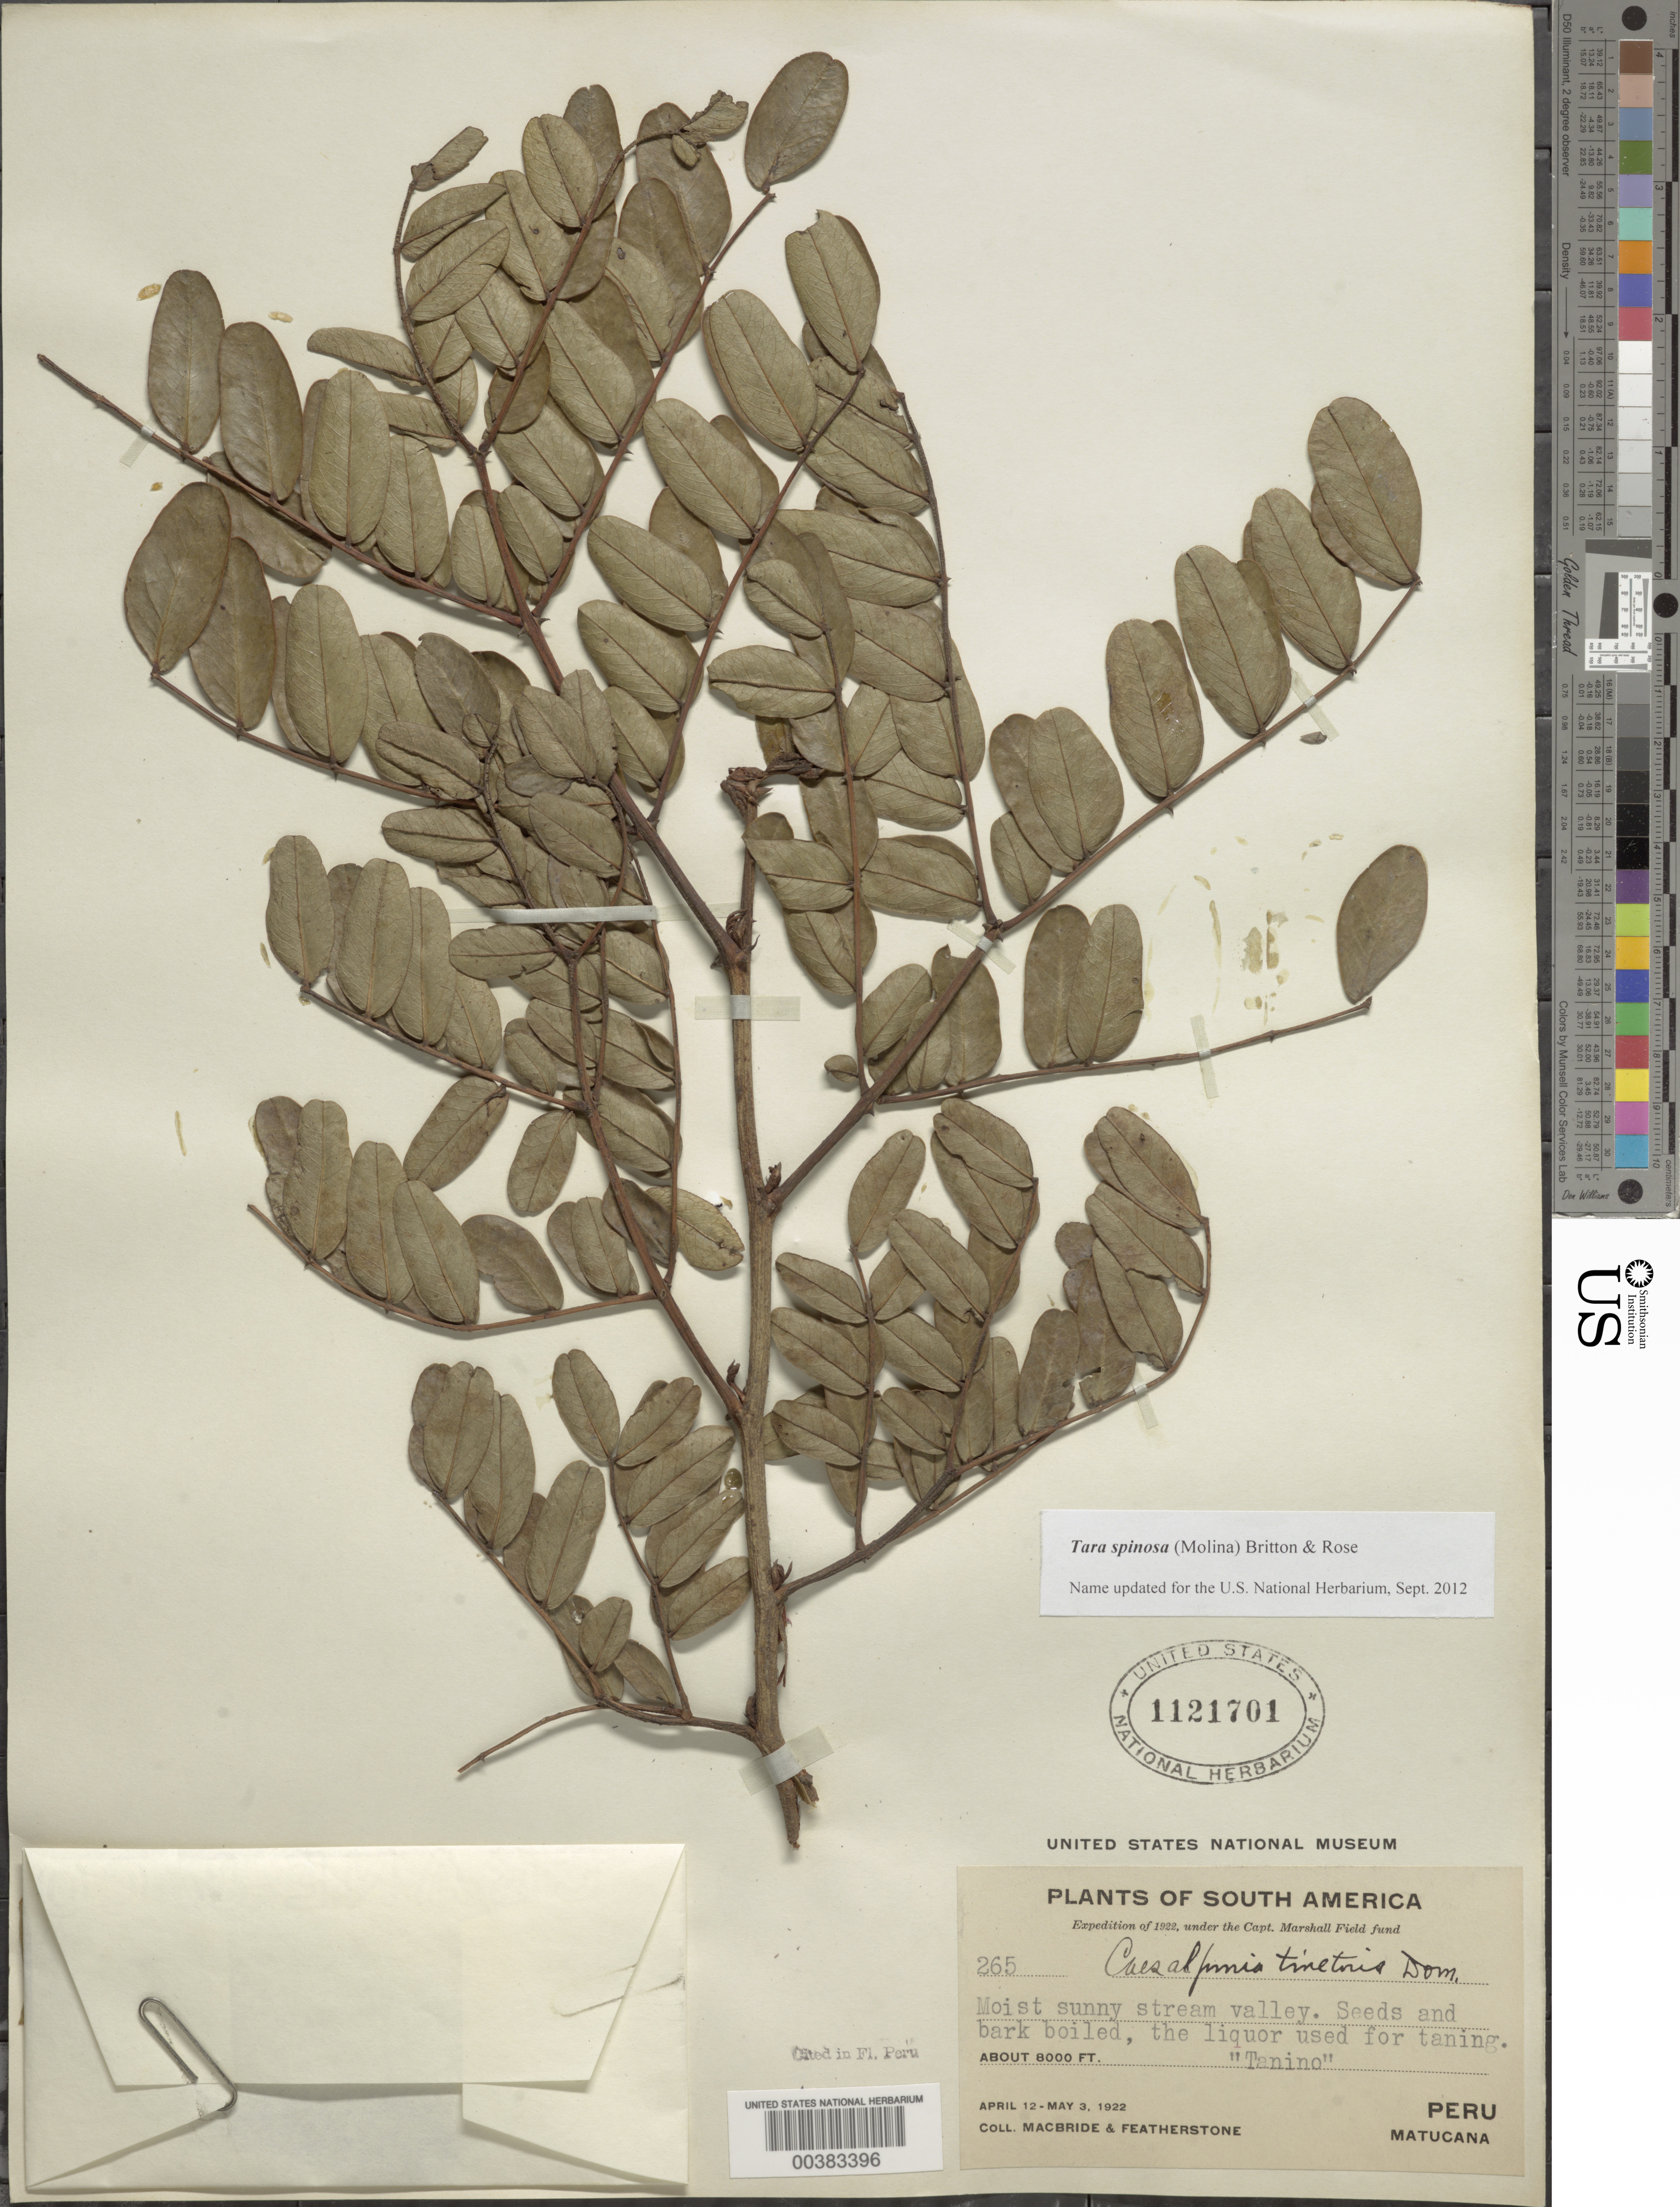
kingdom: Plantae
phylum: Tracheophyta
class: Magnoliopsida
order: Fabales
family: Fabaceae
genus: Tara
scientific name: Tara spinosa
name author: (Molina) Britton & Rose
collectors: J. F. Macbride & W. Featherstone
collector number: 265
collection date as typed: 12 Apr 1922 to 03 May 1922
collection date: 1922-04-12/1922-05-03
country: Peru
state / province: Lima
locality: Matucana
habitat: Moist sunny stream valley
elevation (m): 2438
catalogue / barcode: US 1121701